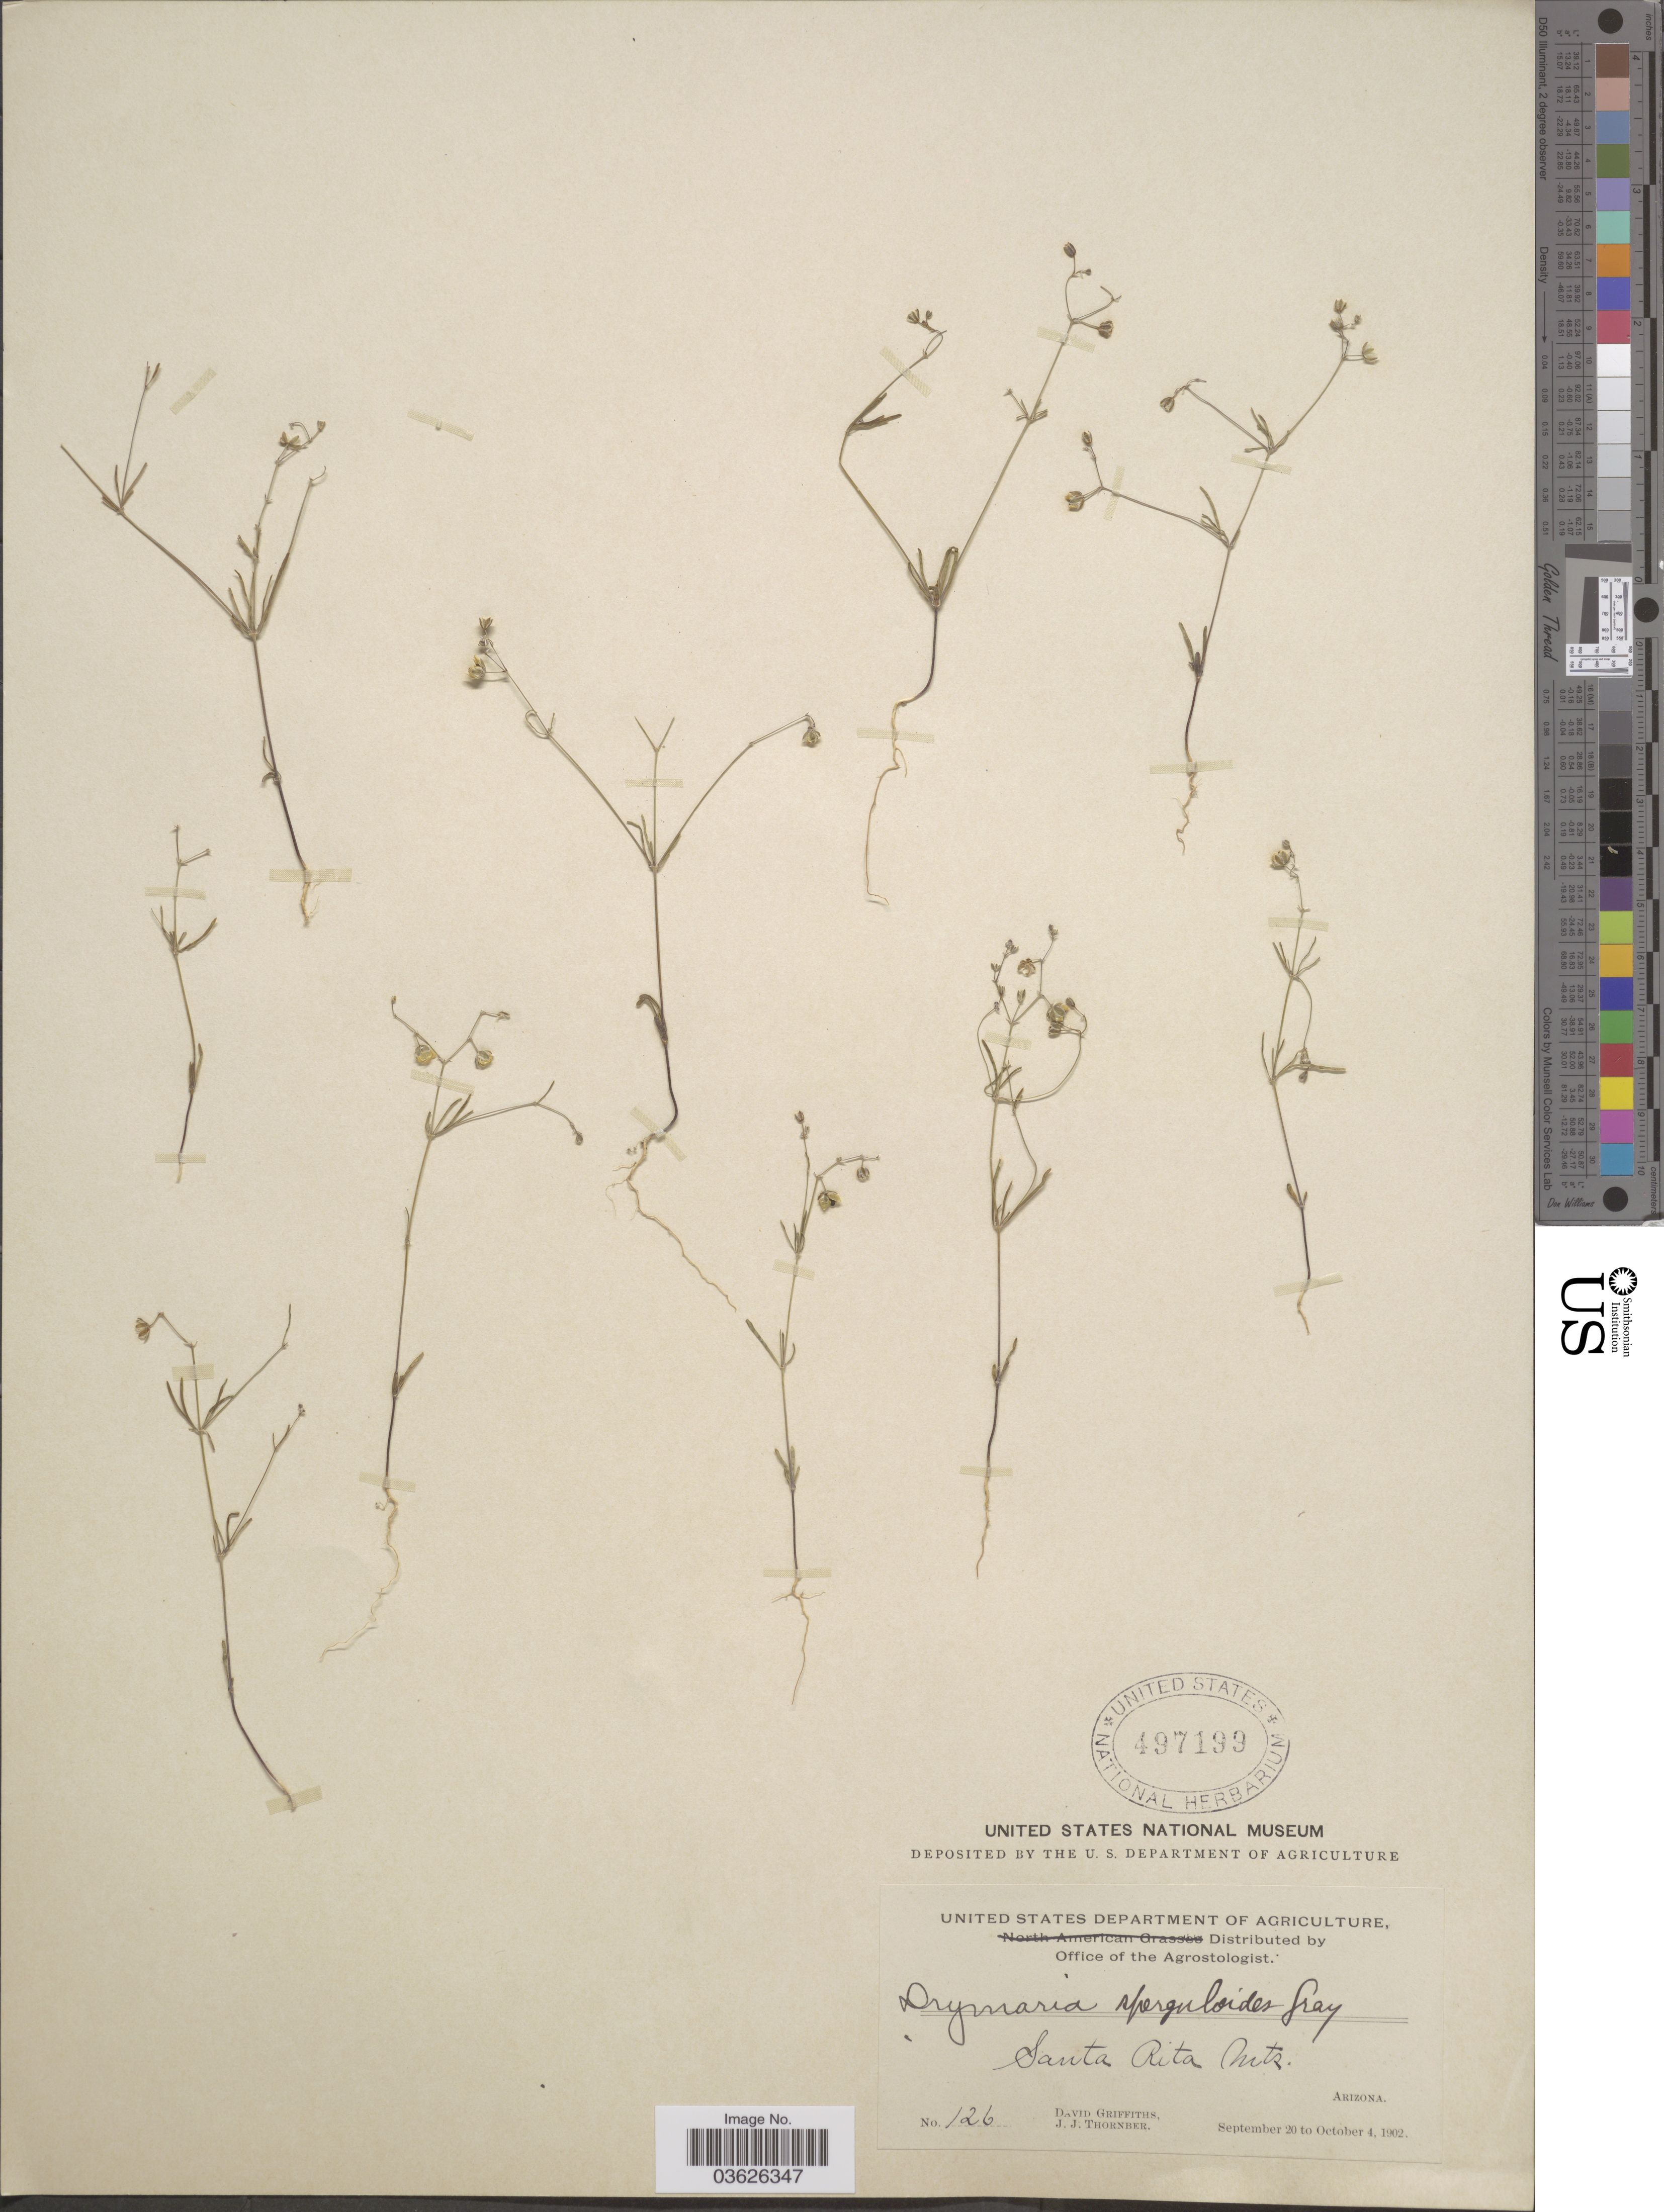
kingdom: Plantae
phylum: Tracheophyta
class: Magnoliopsida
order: Caryophyllales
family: Caryophyllaceae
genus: Drymaria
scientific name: Drymaria sperguloides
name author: A. Gray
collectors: D. Griffiths & J. Thornber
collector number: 126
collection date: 1902-09-20/1902-10-04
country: United States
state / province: Arizona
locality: Santa Rita Mts.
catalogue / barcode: US 497199